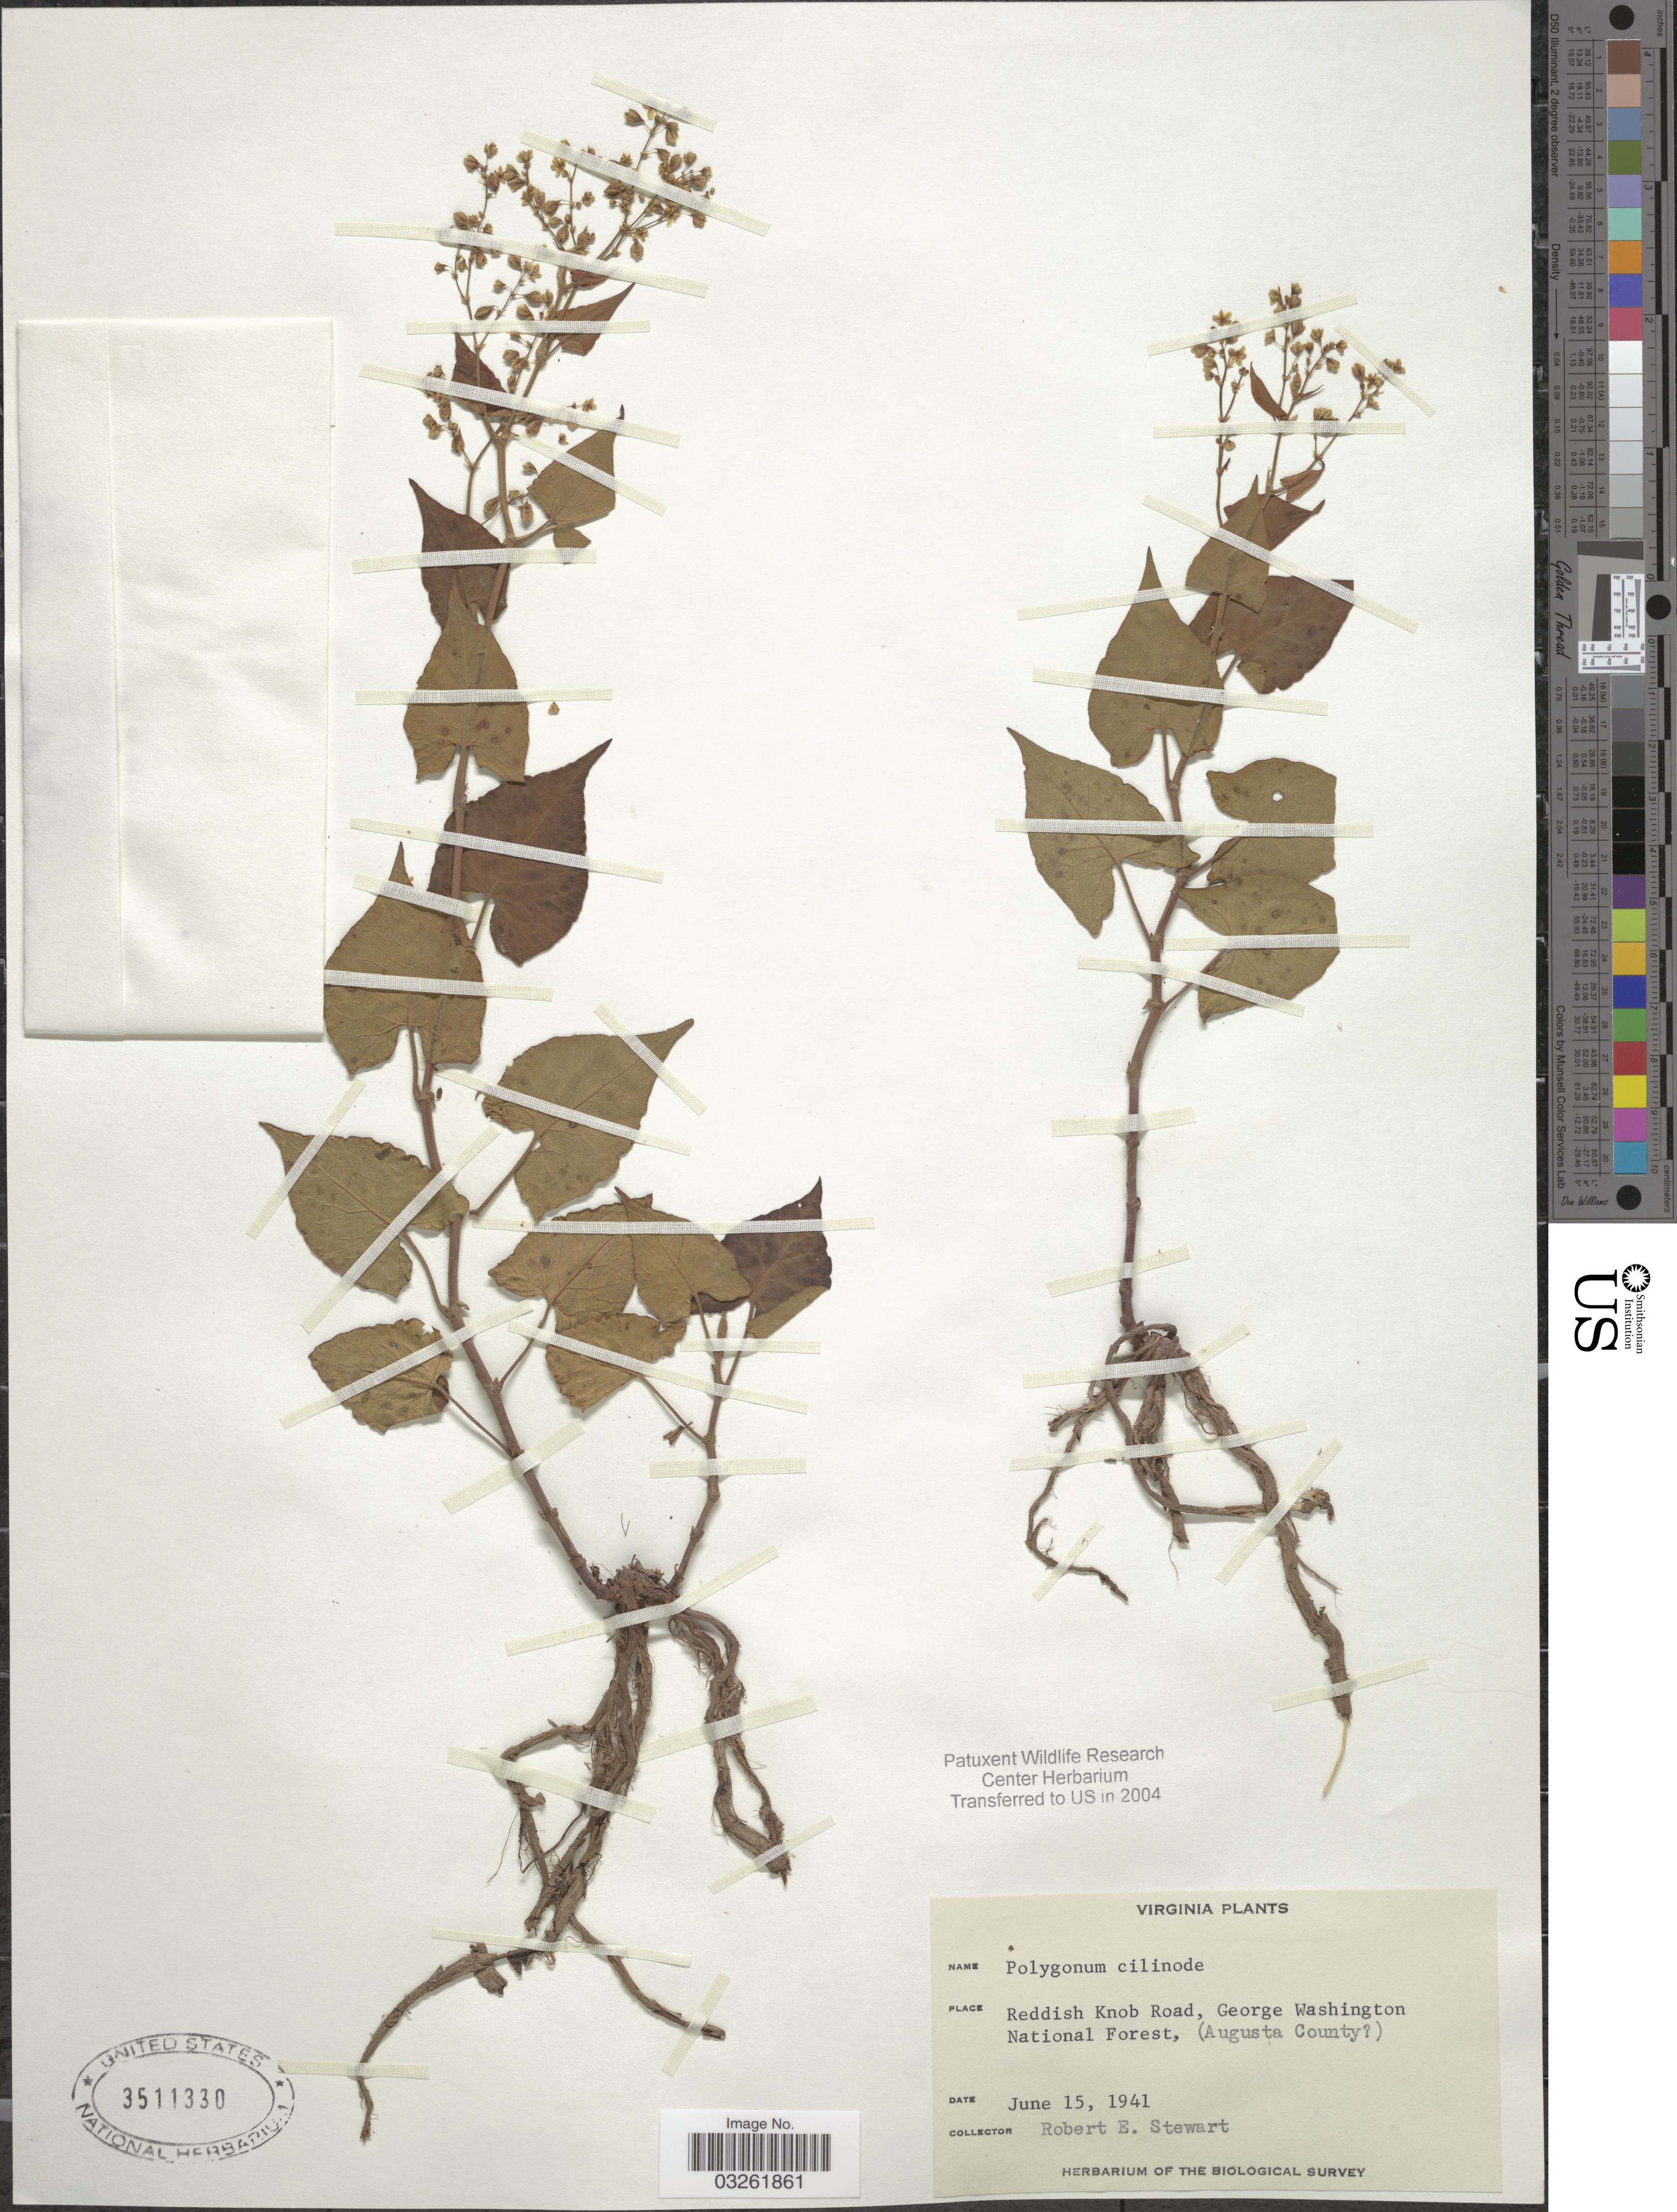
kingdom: Plantae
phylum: Tracheophyta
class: Magnoliopsida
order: Caryophyllales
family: Polygonaceae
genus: Fallopia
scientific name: Fallopia cilinodis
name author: (Michx.) Holub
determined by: Strong, M. T., (US), Smithsonian Institution - National Museum of Natural History (UNITED STATES)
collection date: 1941-06-15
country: United States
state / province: Virginia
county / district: Augusta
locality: Reddish Knob Road, George Washington National Forest, (Augusta County [unsure placement]).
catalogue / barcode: US 3511330